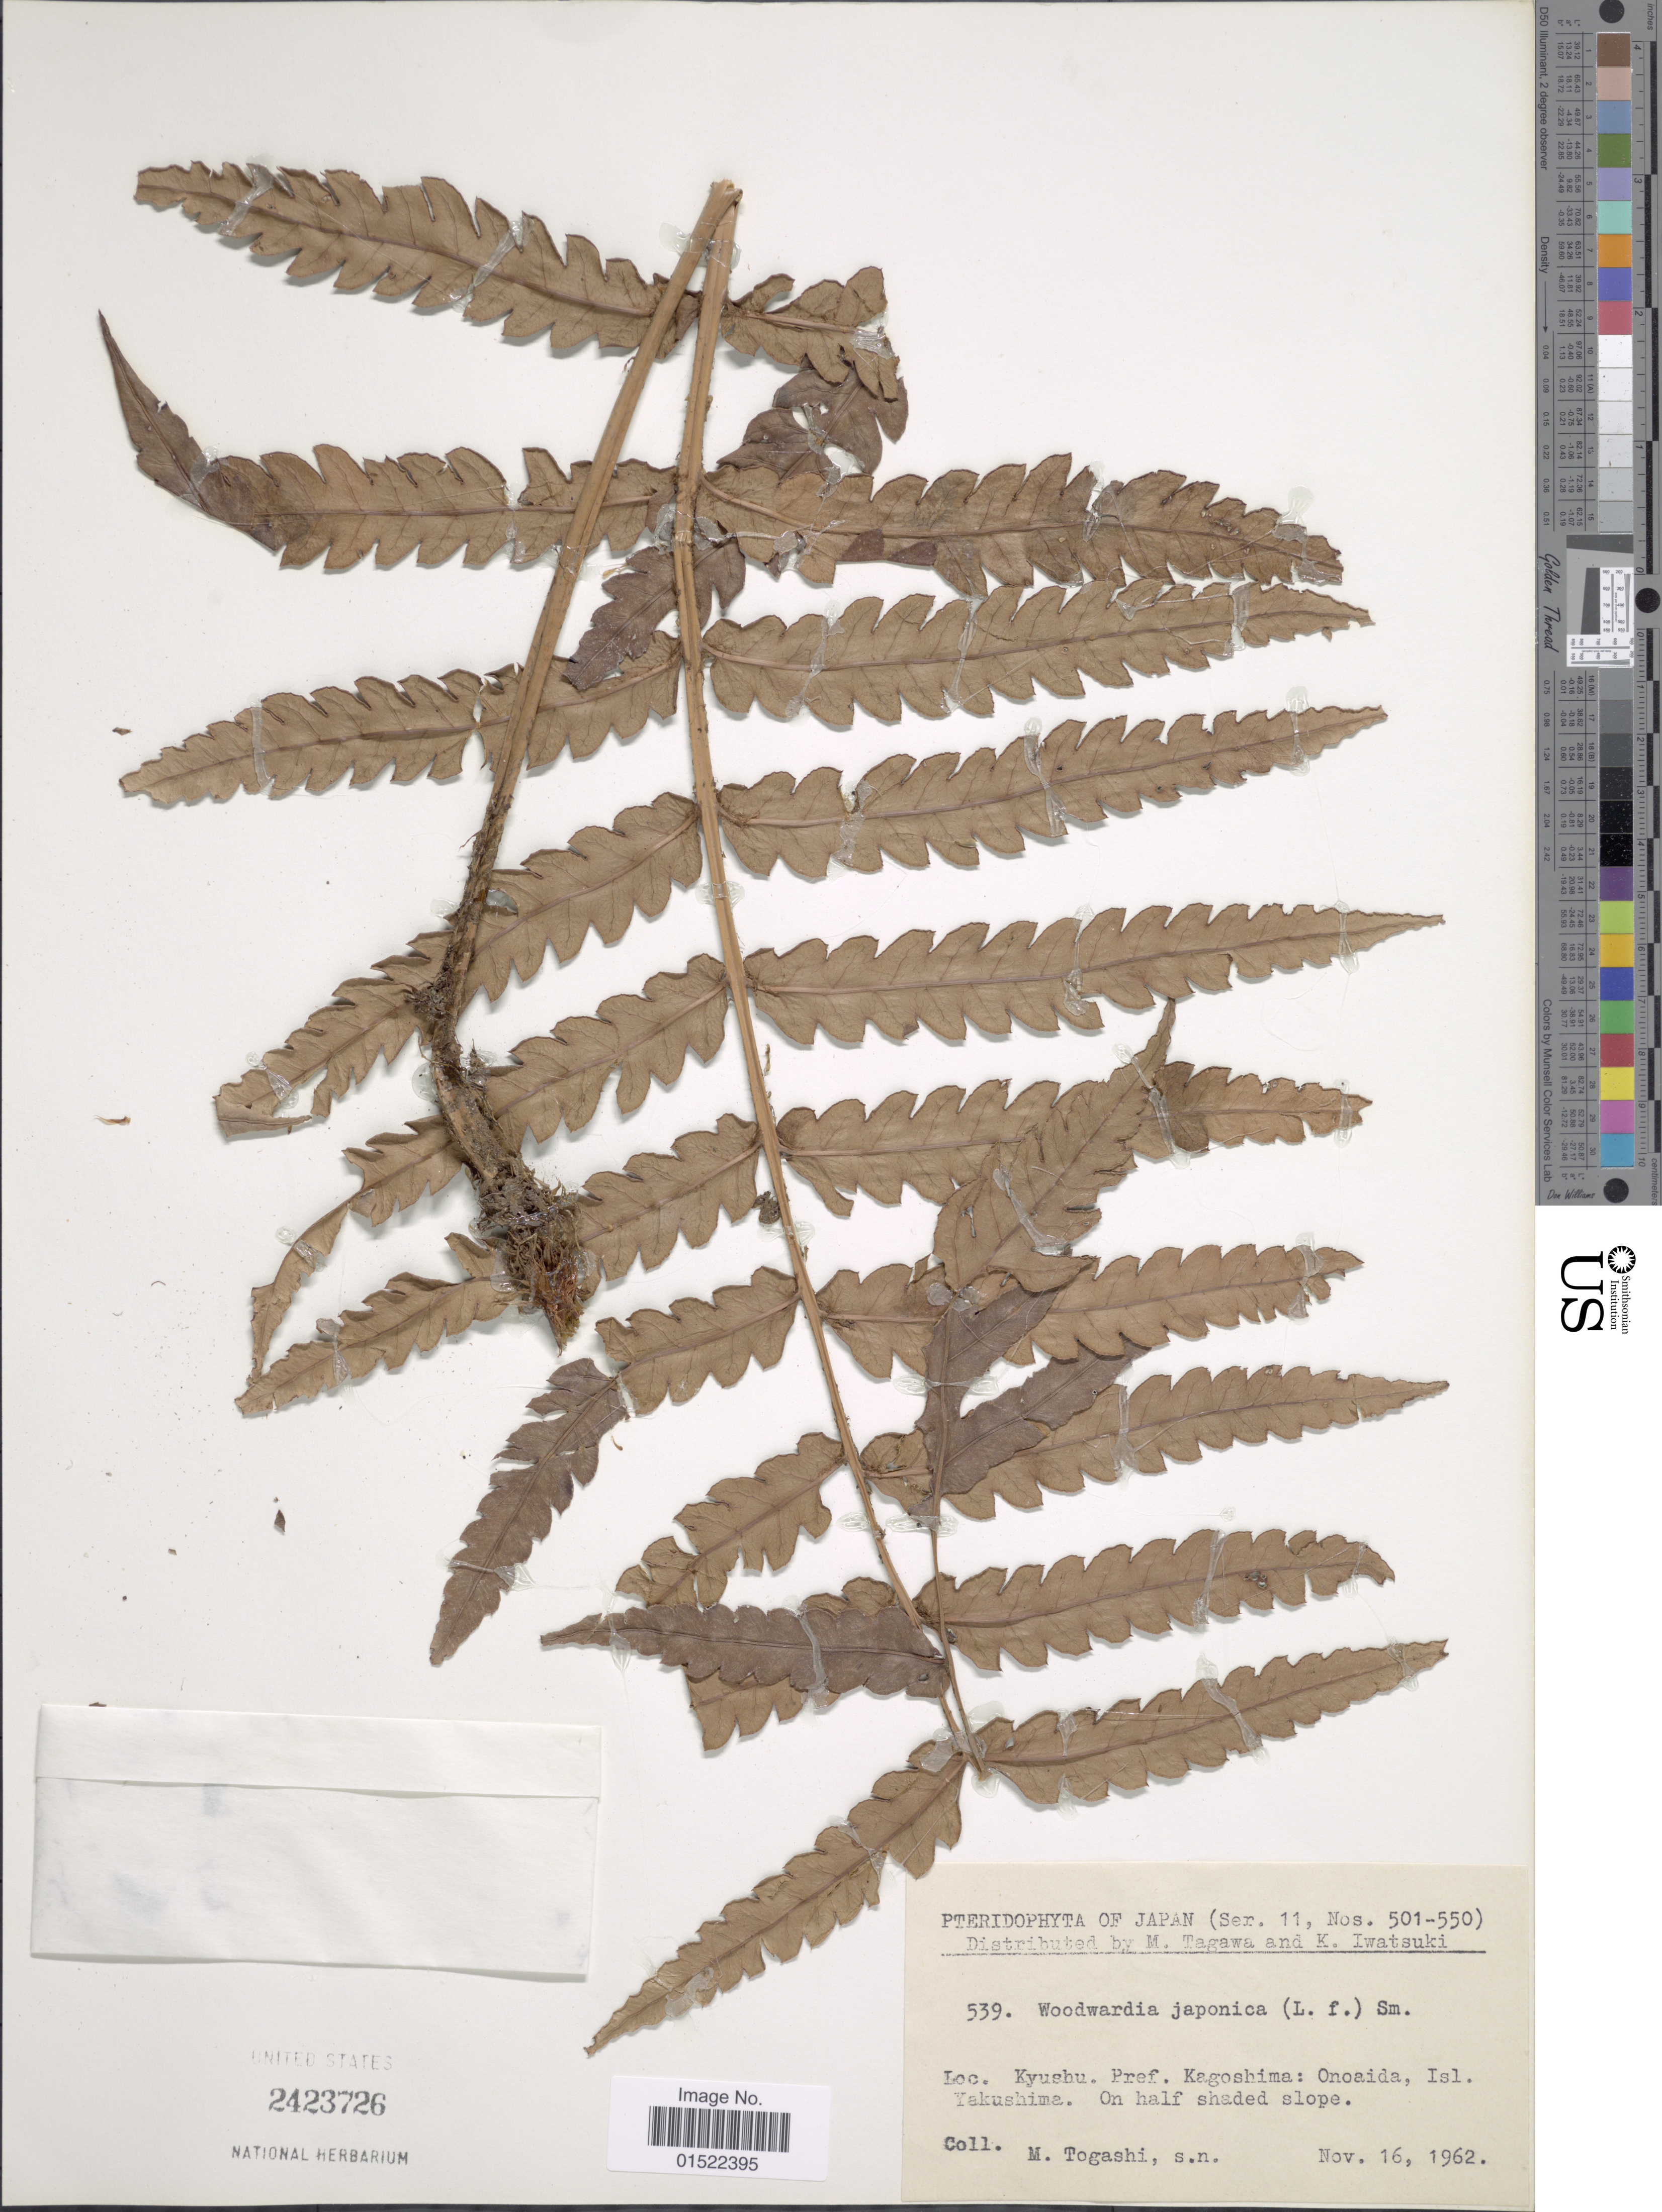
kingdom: Plantae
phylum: Tracheophyta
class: Polypodiopsida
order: Polypodiales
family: Blechnaceae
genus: Woodwardia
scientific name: Woodwardia japonica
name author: (L. f.) Sm.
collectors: M. Togashi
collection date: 1962-11-16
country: Japan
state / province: Kagosima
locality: Kyushu, Pref. Kagoshima: Onoaida, Isl Takushima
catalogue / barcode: US 2423726